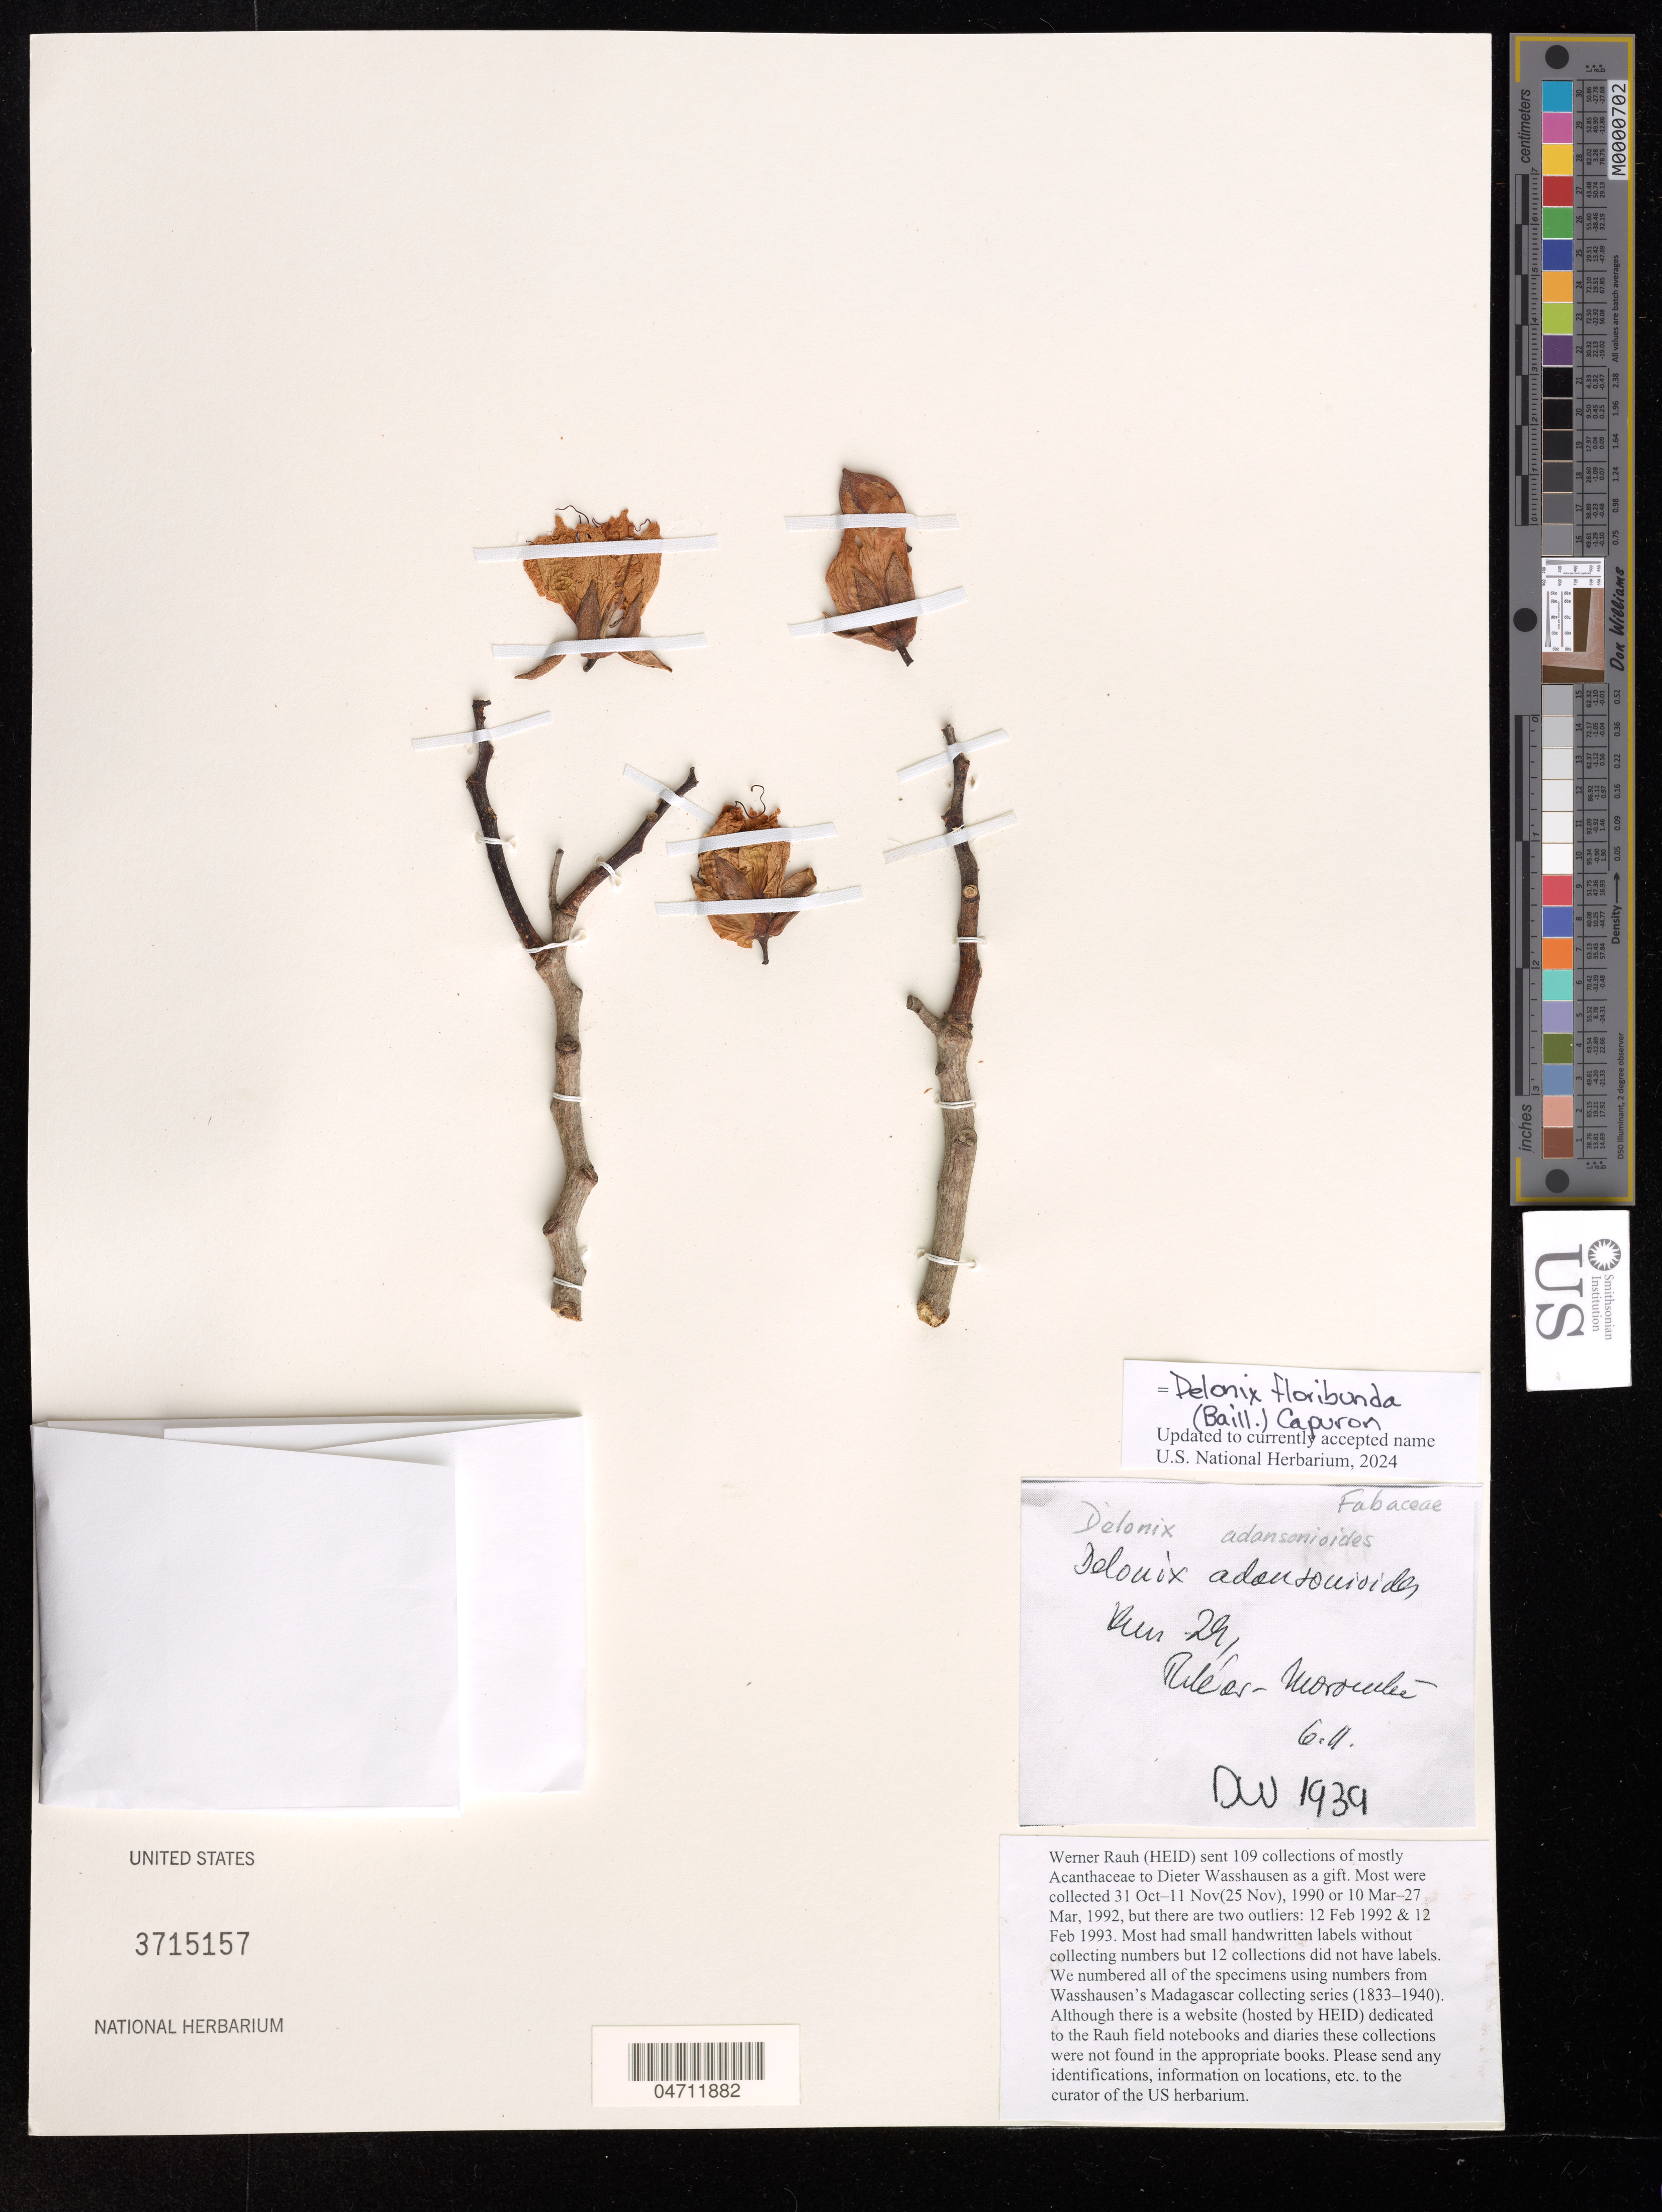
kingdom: Plantae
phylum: Tracheophyta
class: Magnoliopsida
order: Fabales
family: Fabaceae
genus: Delonix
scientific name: Delonix floribunda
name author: (Baill.) Capuron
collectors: W. Rauh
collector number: DW 1939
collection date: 1990-11-06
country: Madagascar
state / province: Atsimo-Andrefana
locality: Toliara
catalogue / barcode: US 3715157